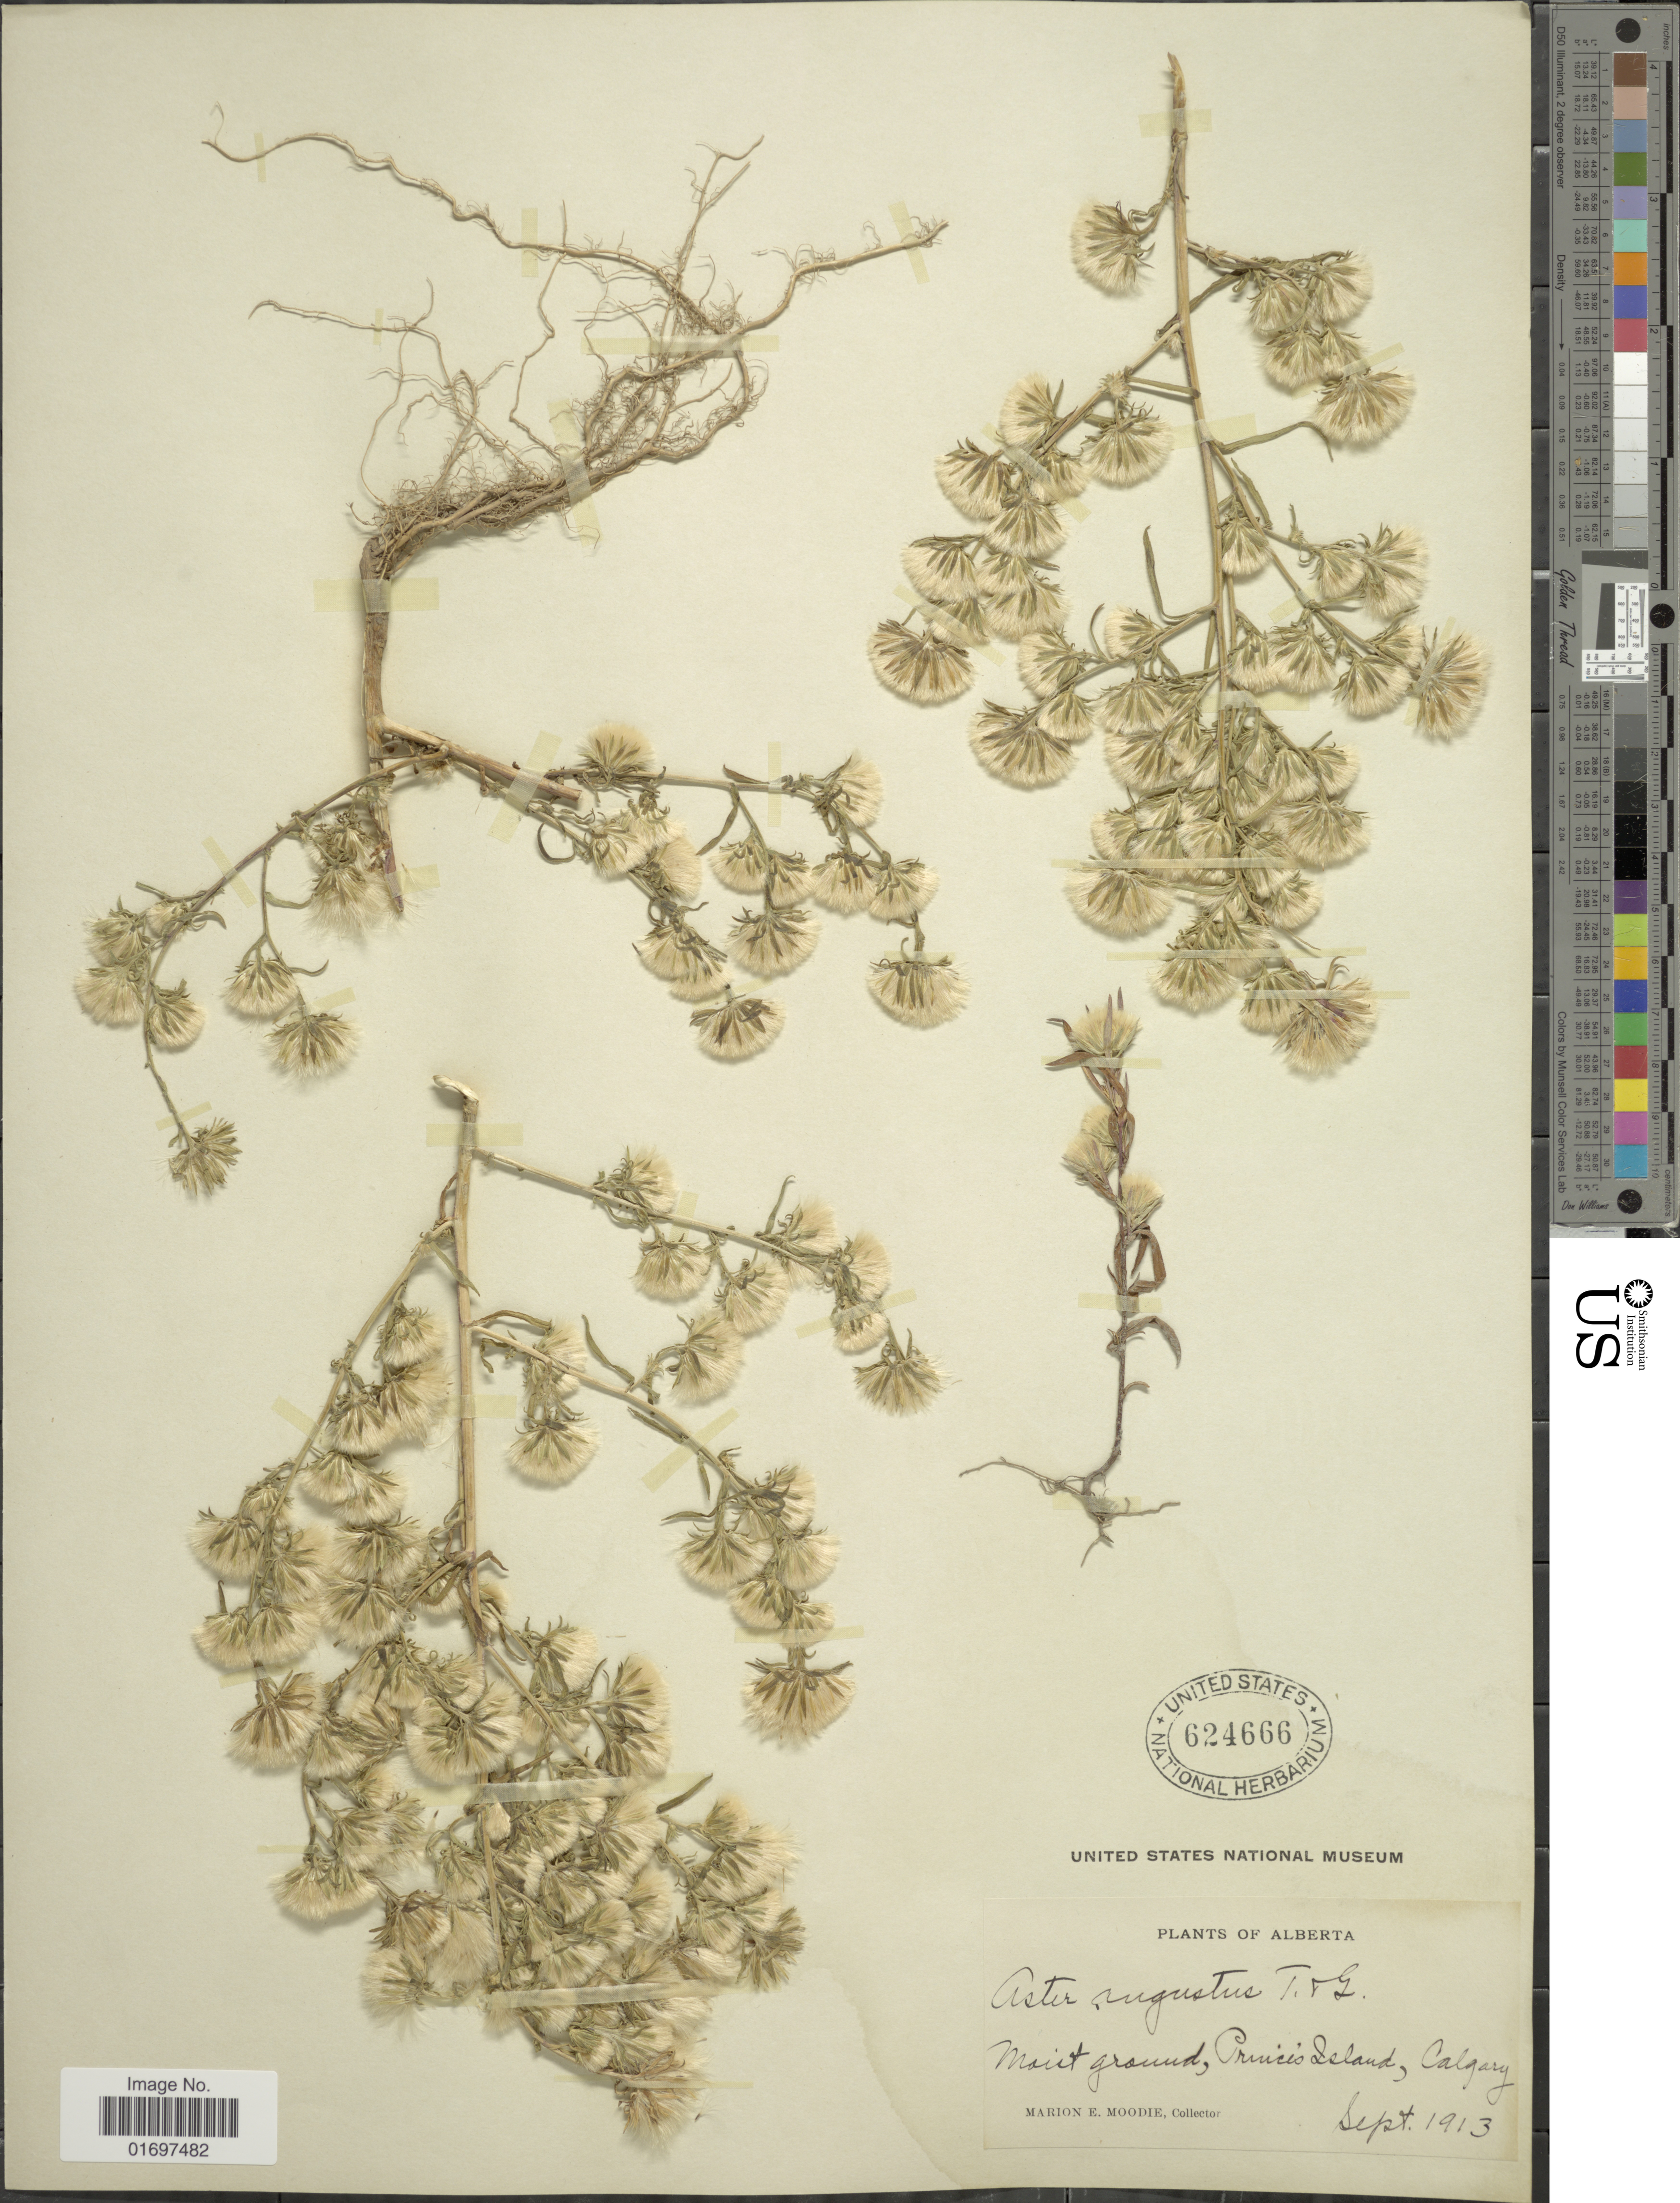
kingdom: Plantae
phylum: Tracheophyta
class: Magnoliopsida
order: Asterales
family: Asteraceae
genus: Symphyotrichum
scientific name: Symphyotrichum ciliatum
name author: (Ledeb.) G.L. Nesom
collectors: M. E. Moodie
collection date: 1913-09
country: Canada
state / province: Alberta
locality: Alberta. Moist ground, Princis Island, Calgary.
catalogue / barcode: US 624666